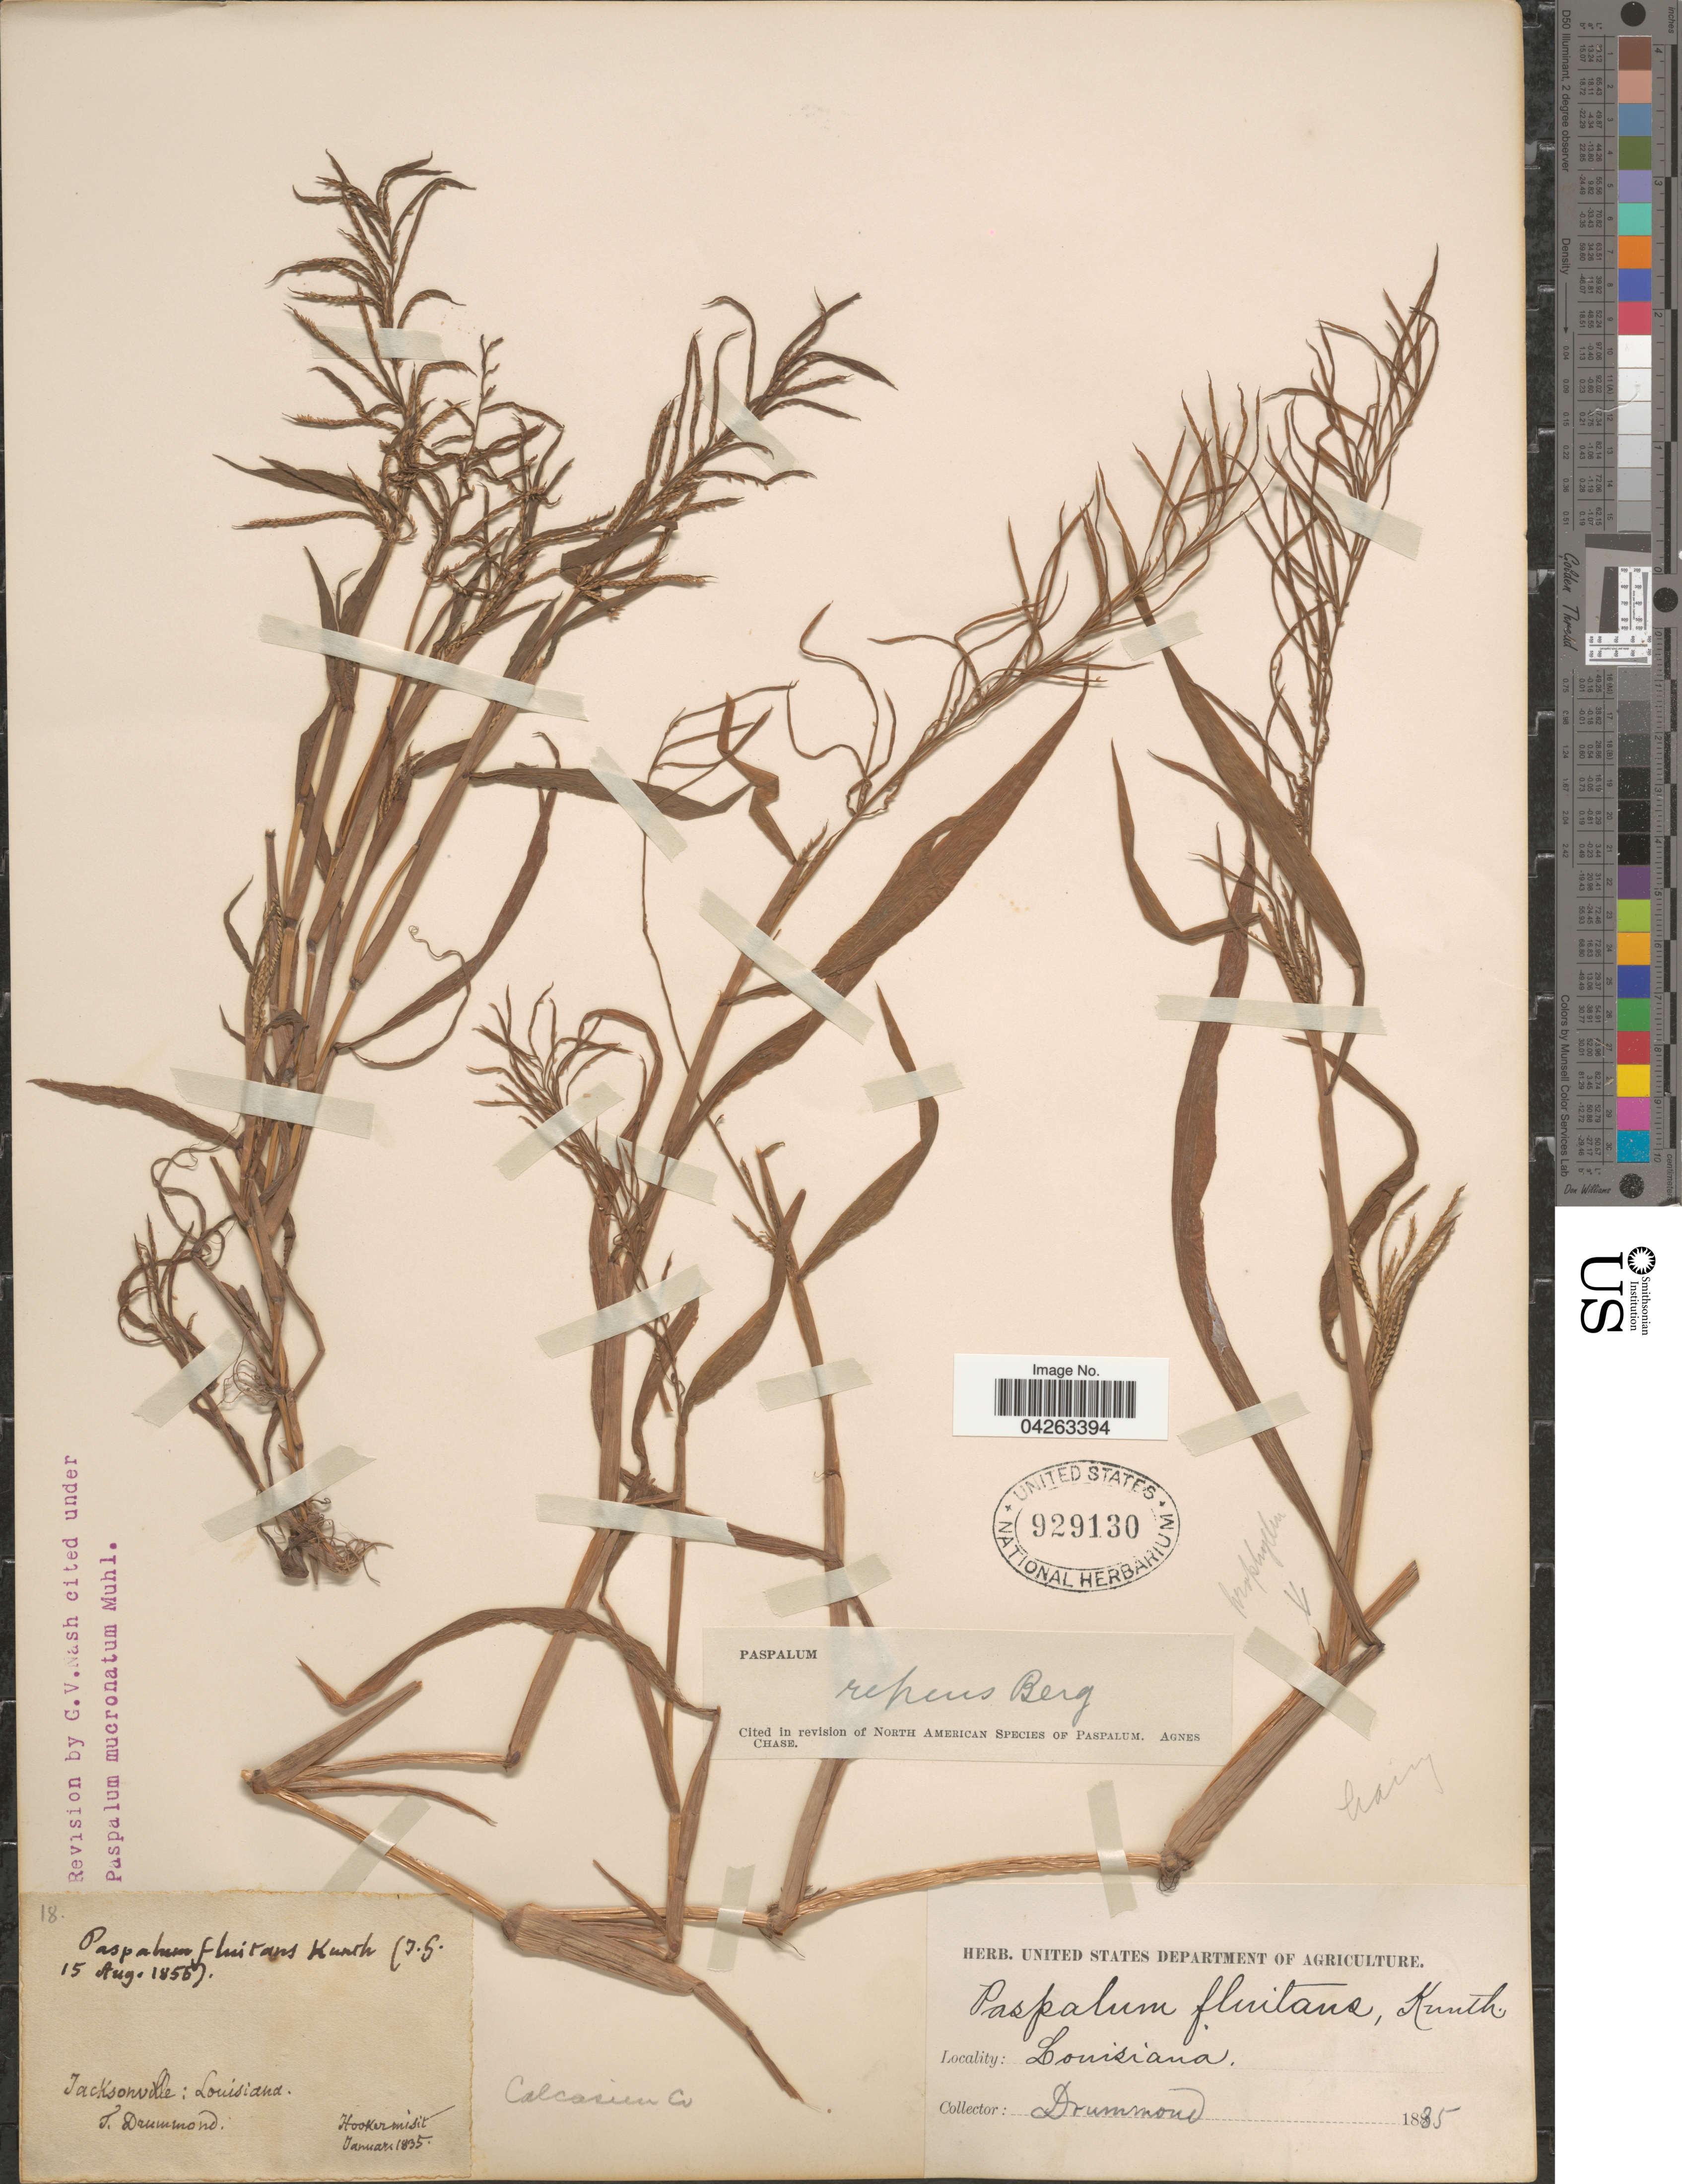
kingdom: Plantae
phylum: Tracheophyta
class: Liliopsida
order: Poales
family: Poaceae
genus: Paspalum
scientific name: Paspalum repens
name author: P.J. Bergius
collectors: T. Drummond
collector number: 18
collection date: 1835-01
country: United States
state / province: Louisiana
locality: Jacksonville.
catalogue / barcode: US 929130